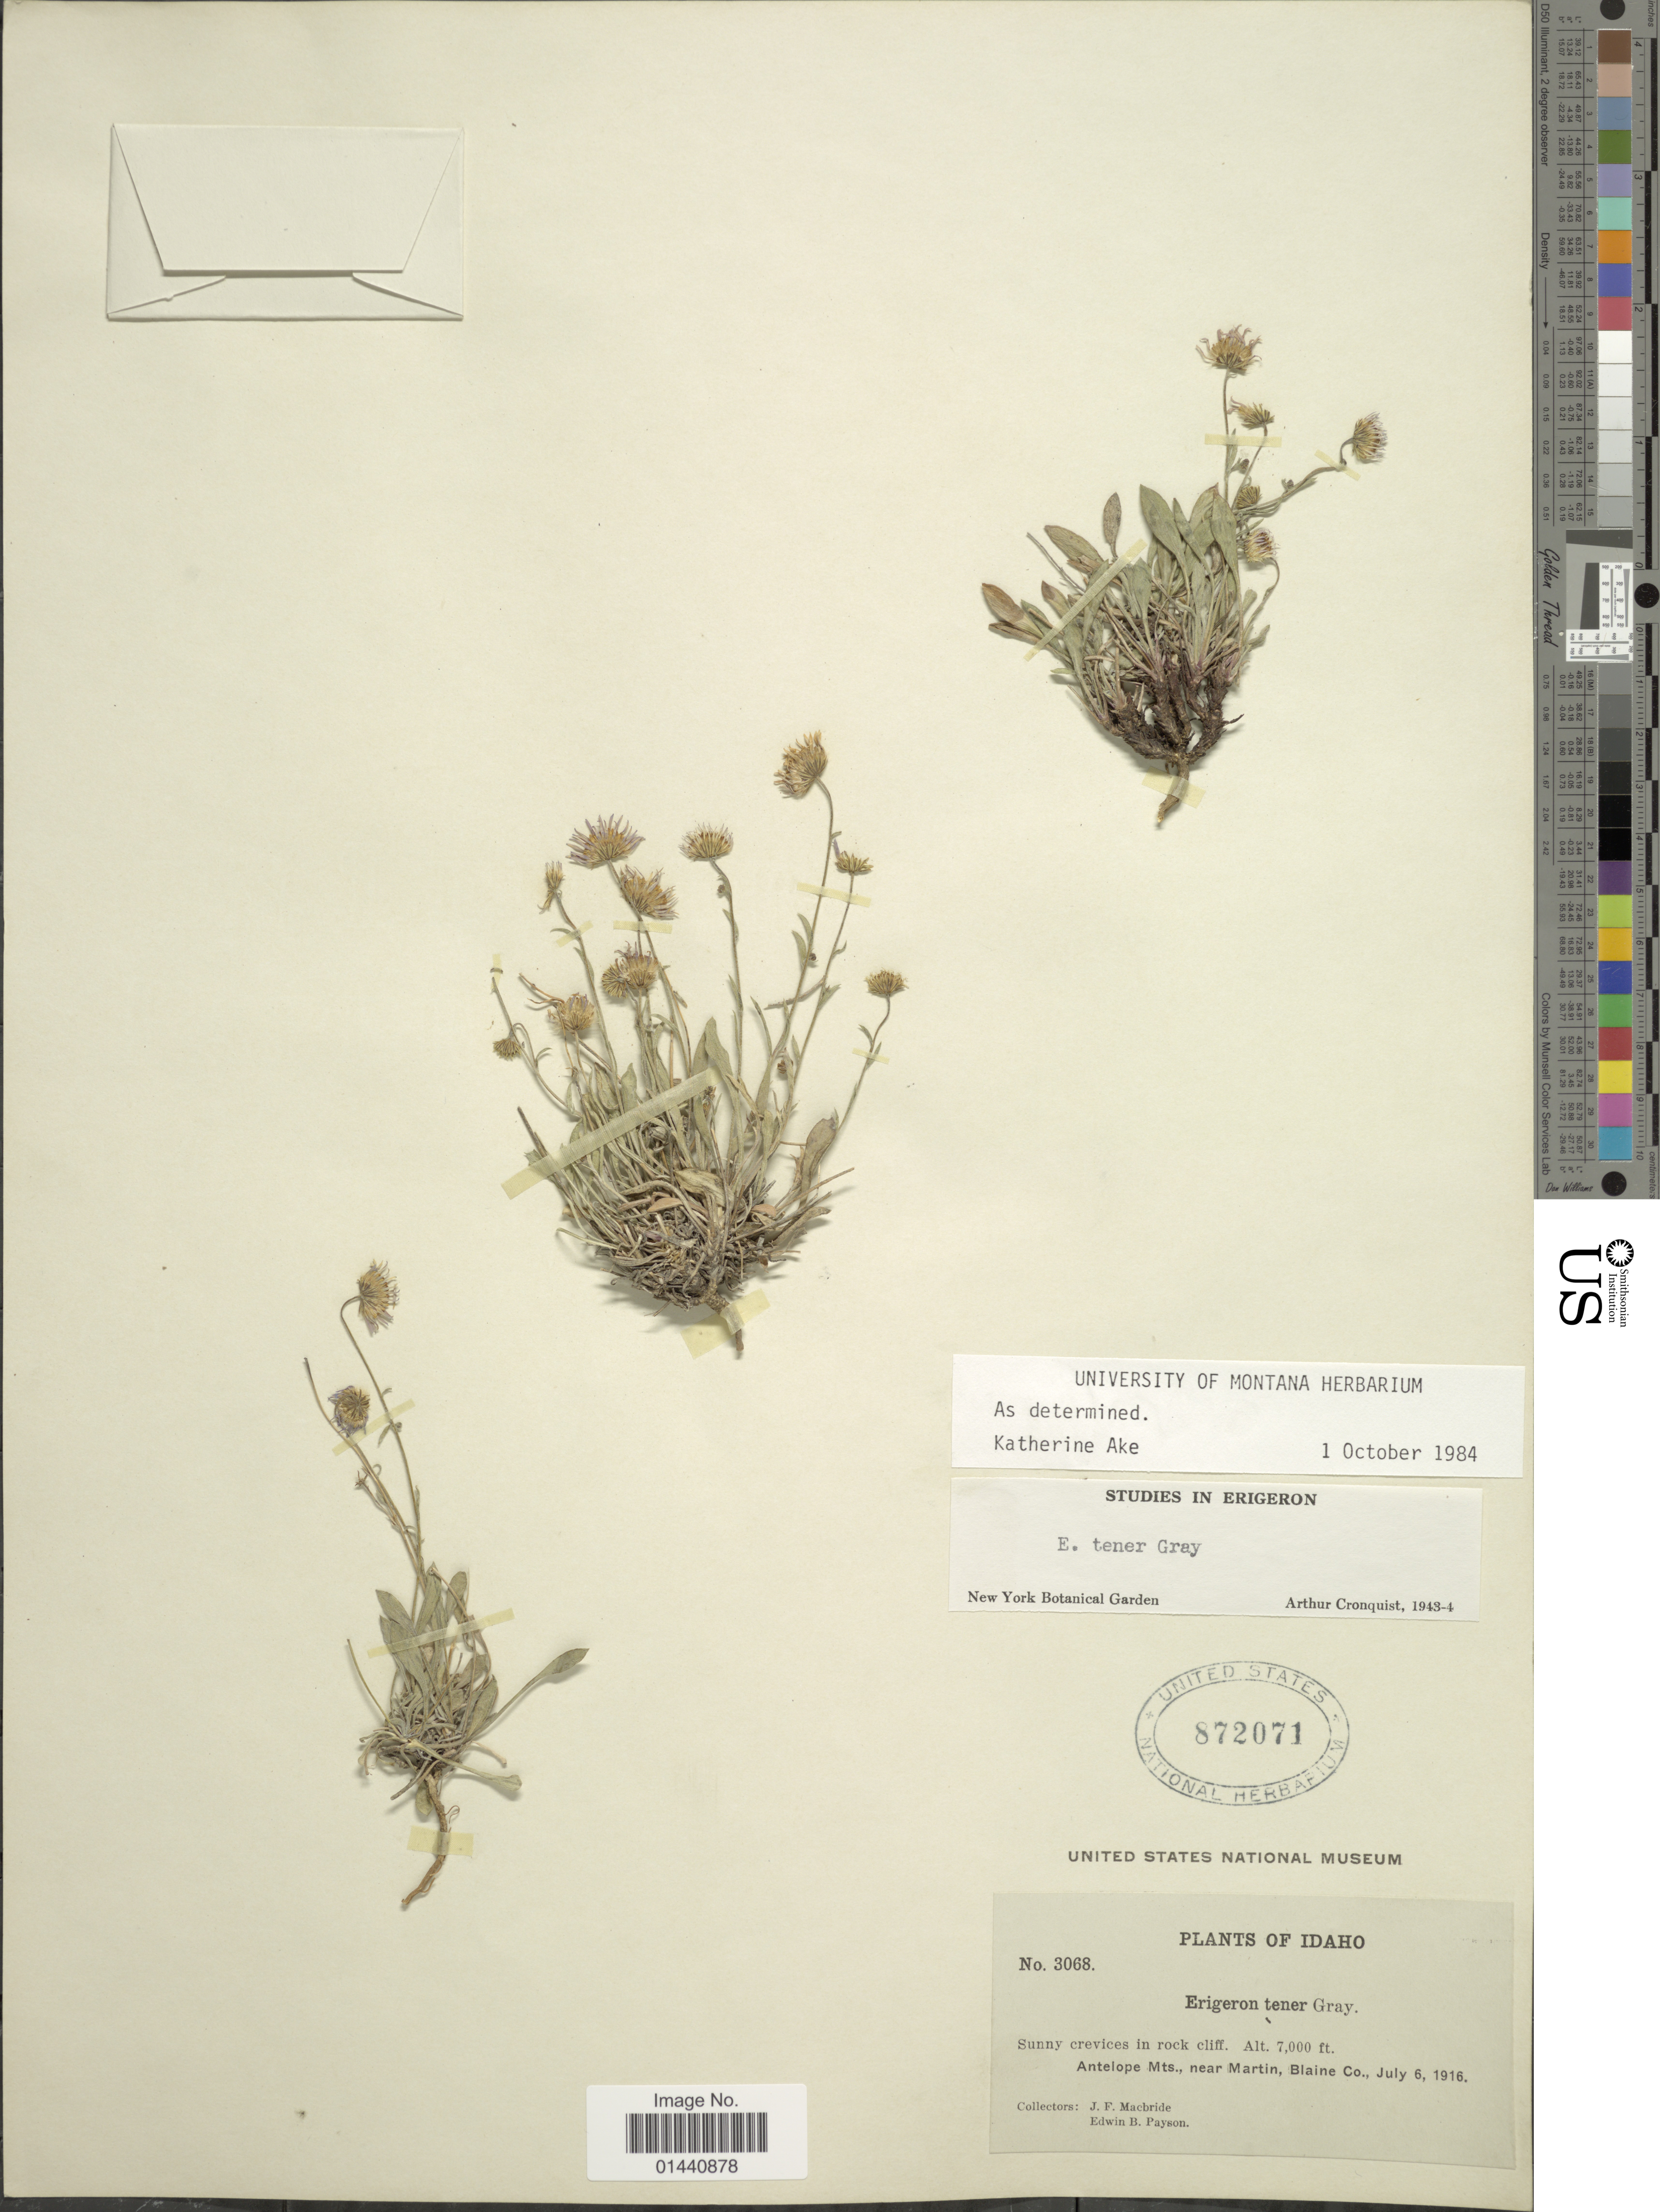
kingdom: Plantae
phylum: Tracheophyta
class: Magnoliopsida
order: Asterales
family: Asteraceae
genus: Erigeron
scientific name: Erigeron tener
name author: A. Gray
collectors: J. F. Macbride & E. B. Payson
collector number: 3068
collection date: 1916-07-06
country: United States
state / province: Idaho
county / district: Blaine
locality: Antelope Mts., near Martin, Blaine Co.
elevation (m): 2134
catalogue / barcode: US 872071